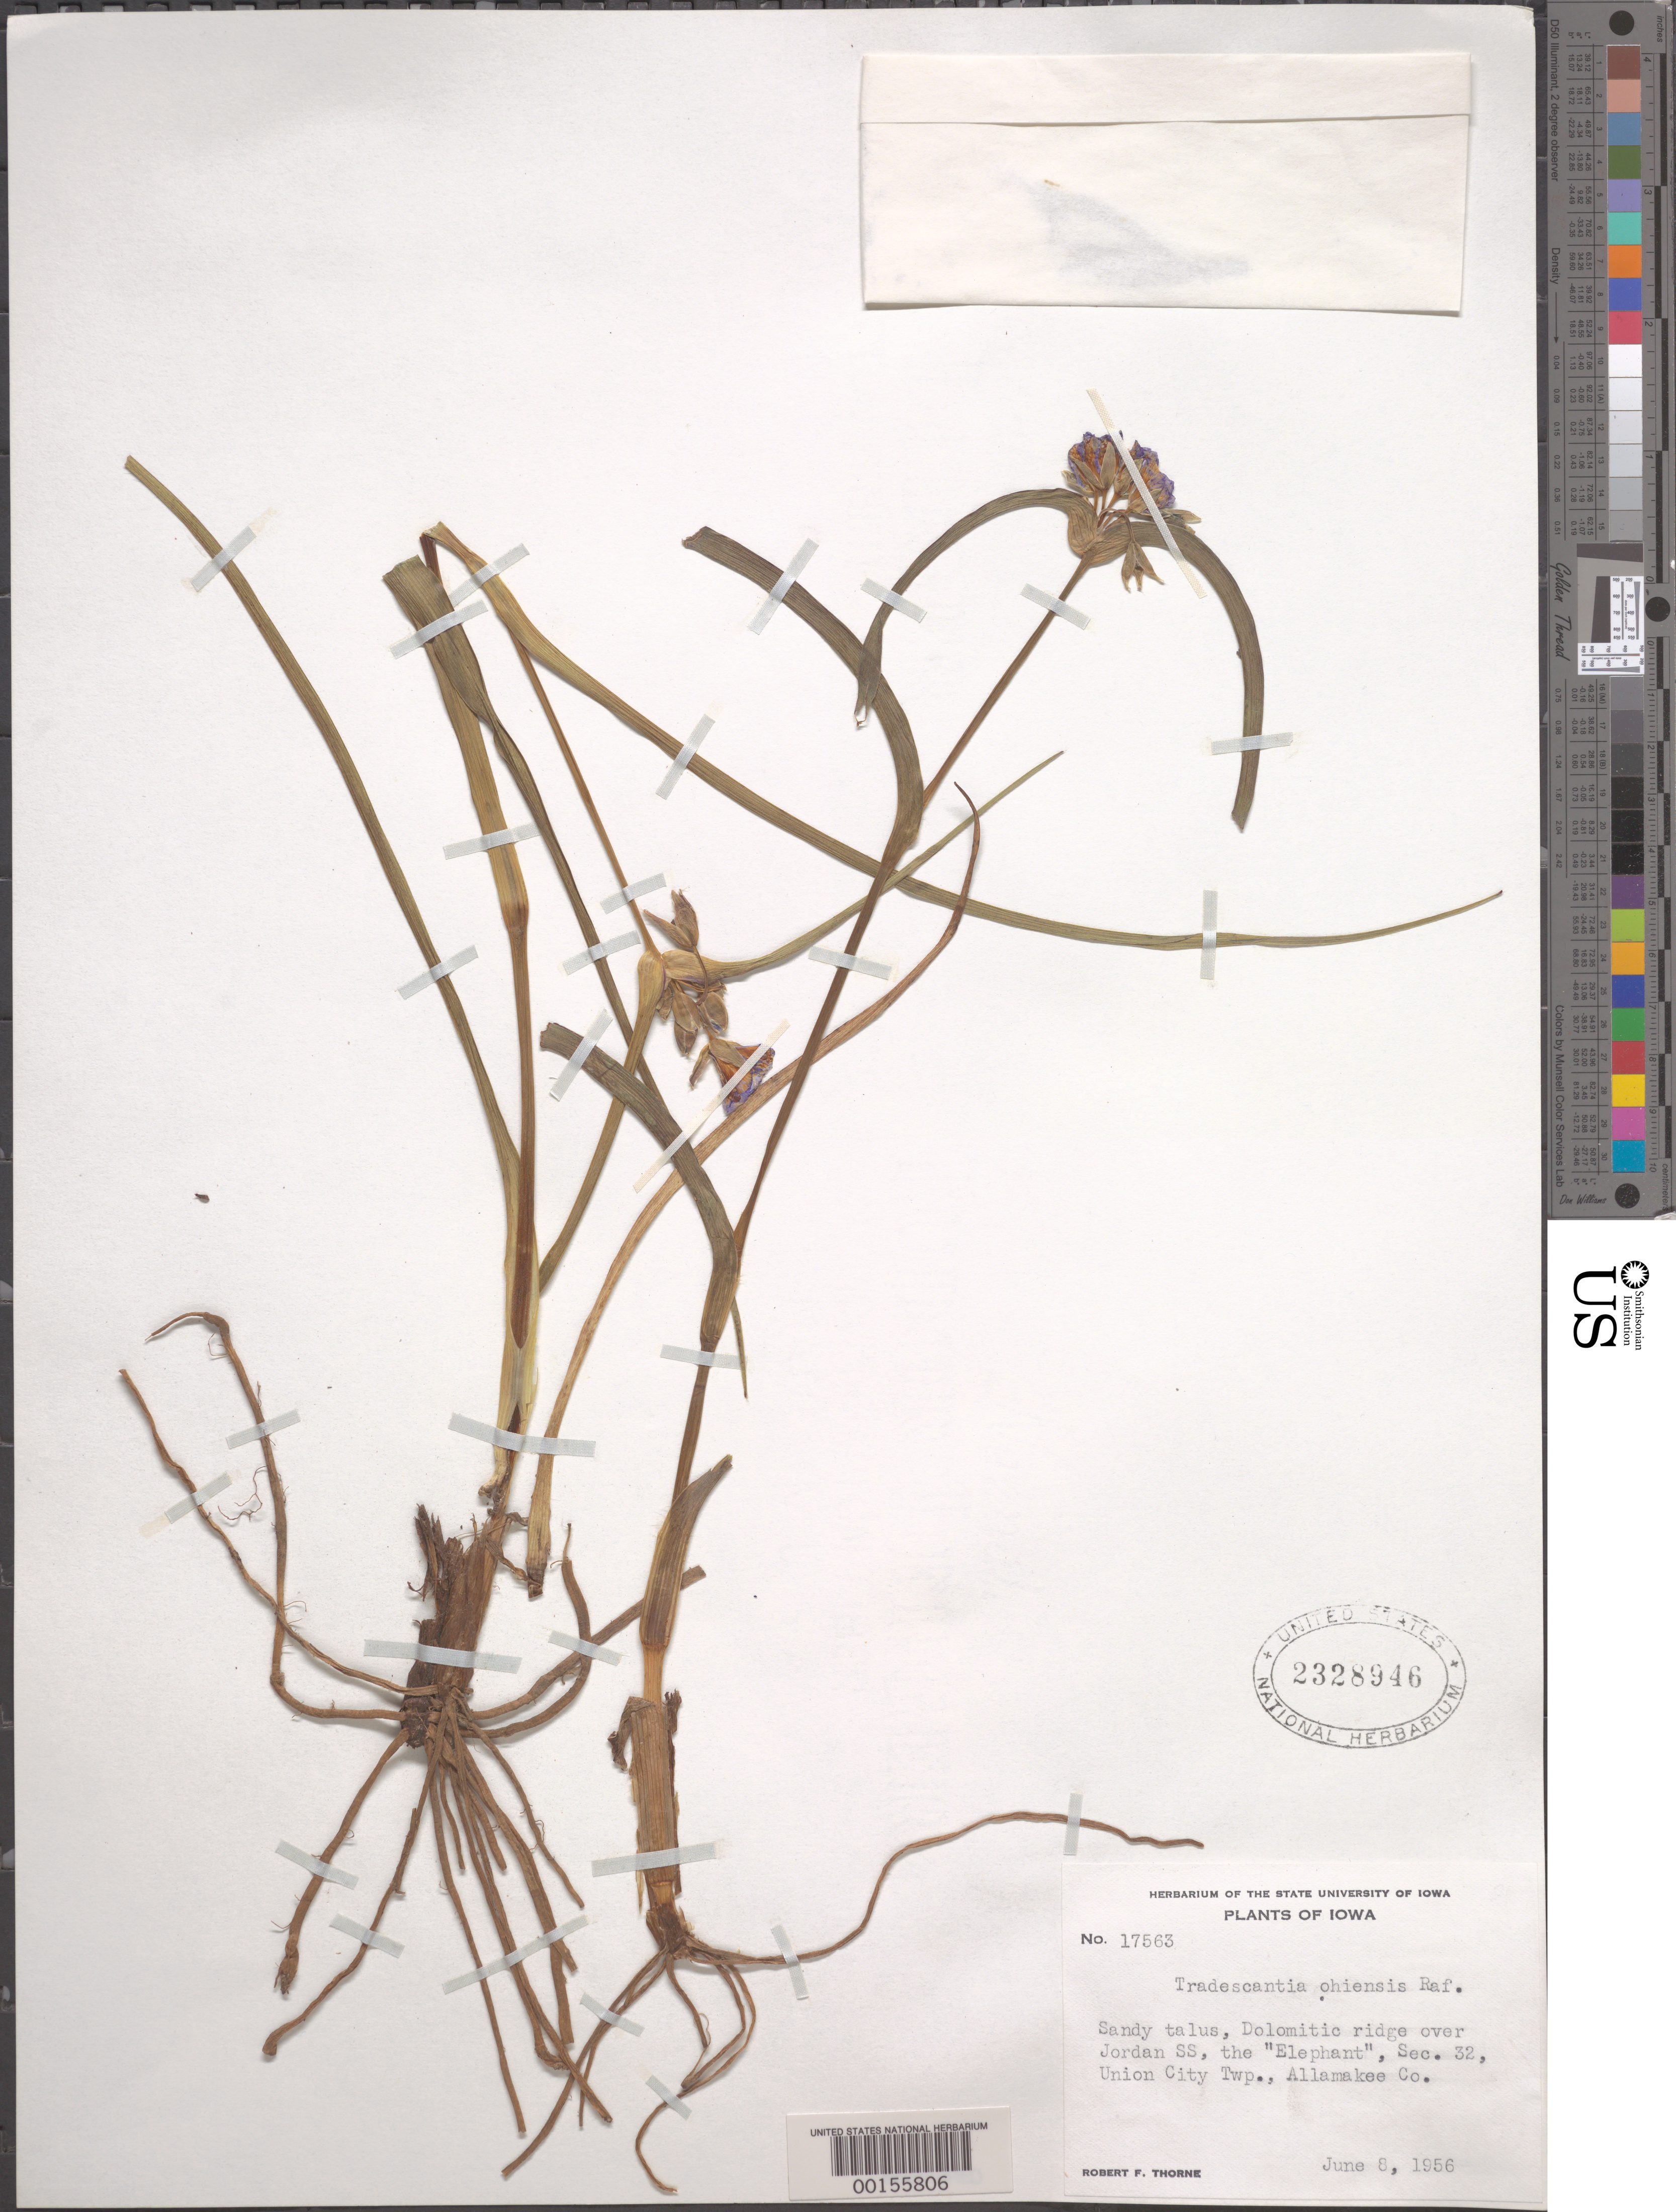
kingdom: Plantae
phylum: Tracheophyta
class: Liliopsida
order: Commelinales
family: Commelinaceae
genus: Tradescantia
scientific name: Tradescantia ohiensis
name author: Raf.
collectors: R. F. Thorne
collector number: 17563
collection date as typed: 08 Jun 1956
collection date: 1956-06-08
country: United States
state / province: Iowa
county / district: Allamakee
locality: Union city twp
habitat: Sandy talus, dolomitic ridge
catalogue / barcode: US 2328946